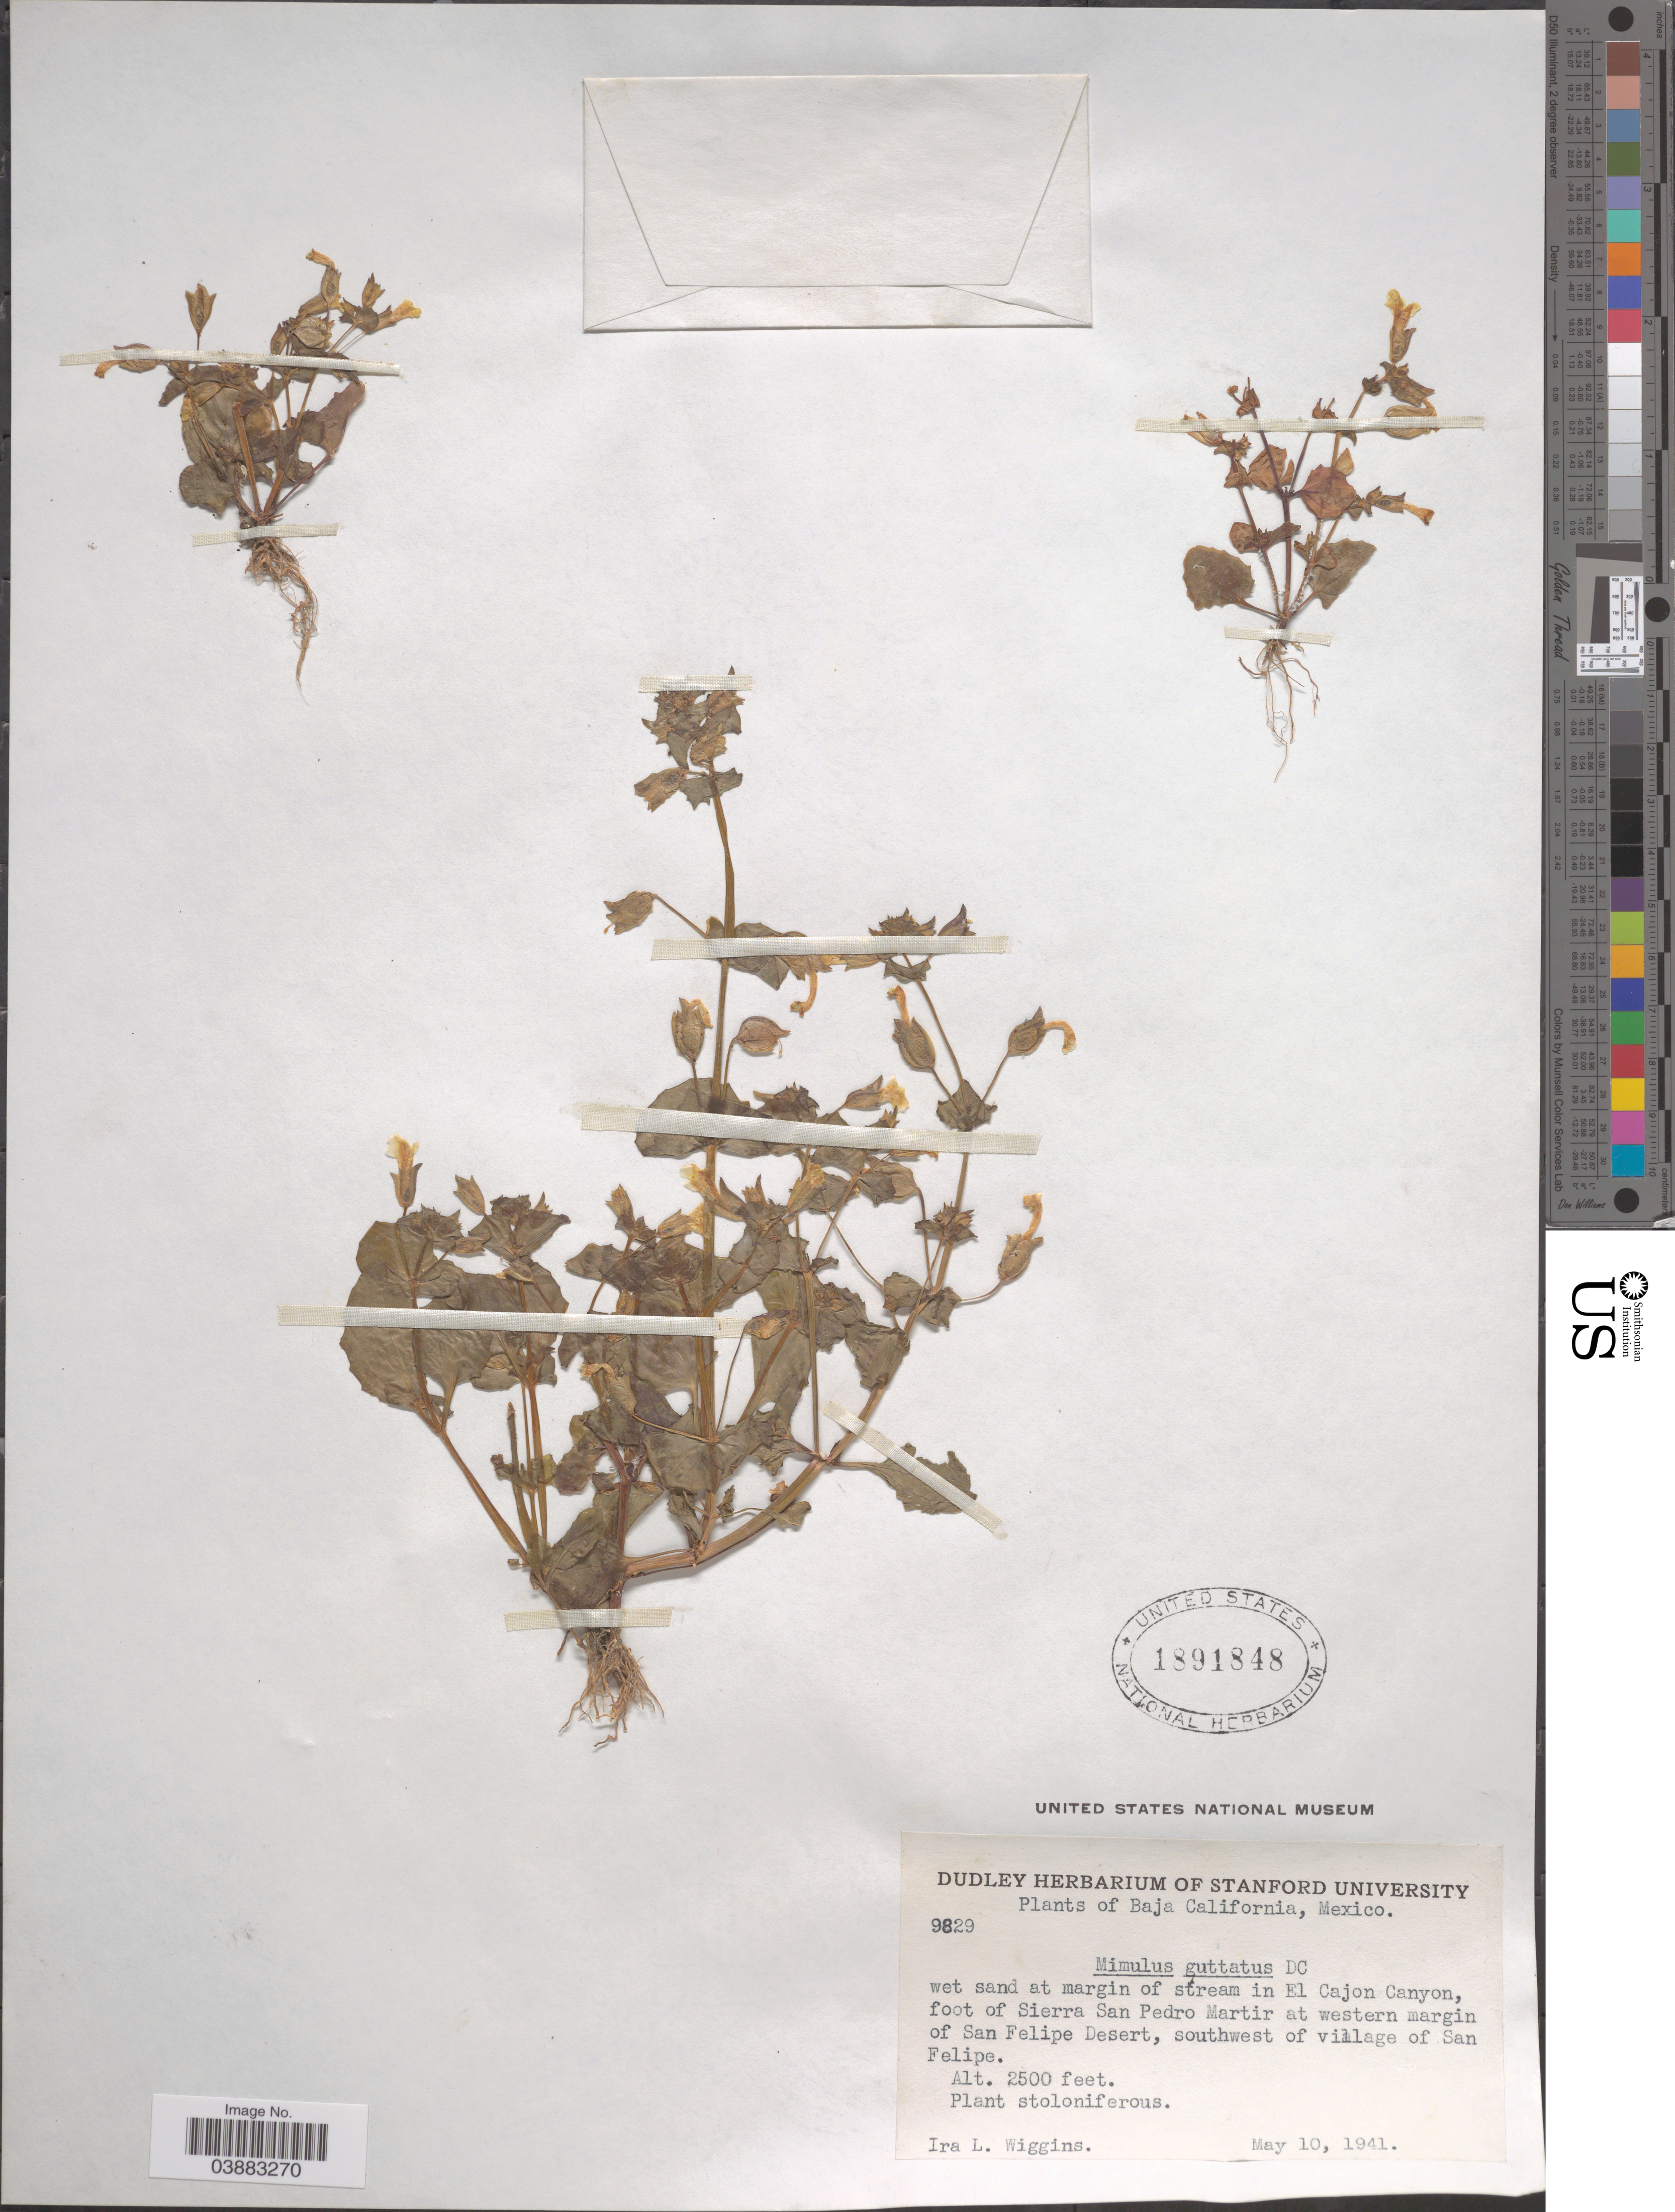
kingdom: Plantae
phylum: Tracheophyta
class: Magnoliopsida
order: Lamiales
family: Phrymaceae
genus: Mimulus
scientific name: Mimulus guttatus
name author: DC.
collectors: I. L. Wiggins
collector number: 9829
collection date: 1941-05-10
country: Mexico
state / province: Baja California Norte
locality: At margin of stream in El Cajon Canyon, foot of Sierra San Pedro Martir at western margin of San Felipe Desert, southwest of village of San Felipe.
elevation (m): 762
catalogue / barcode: US 1891848